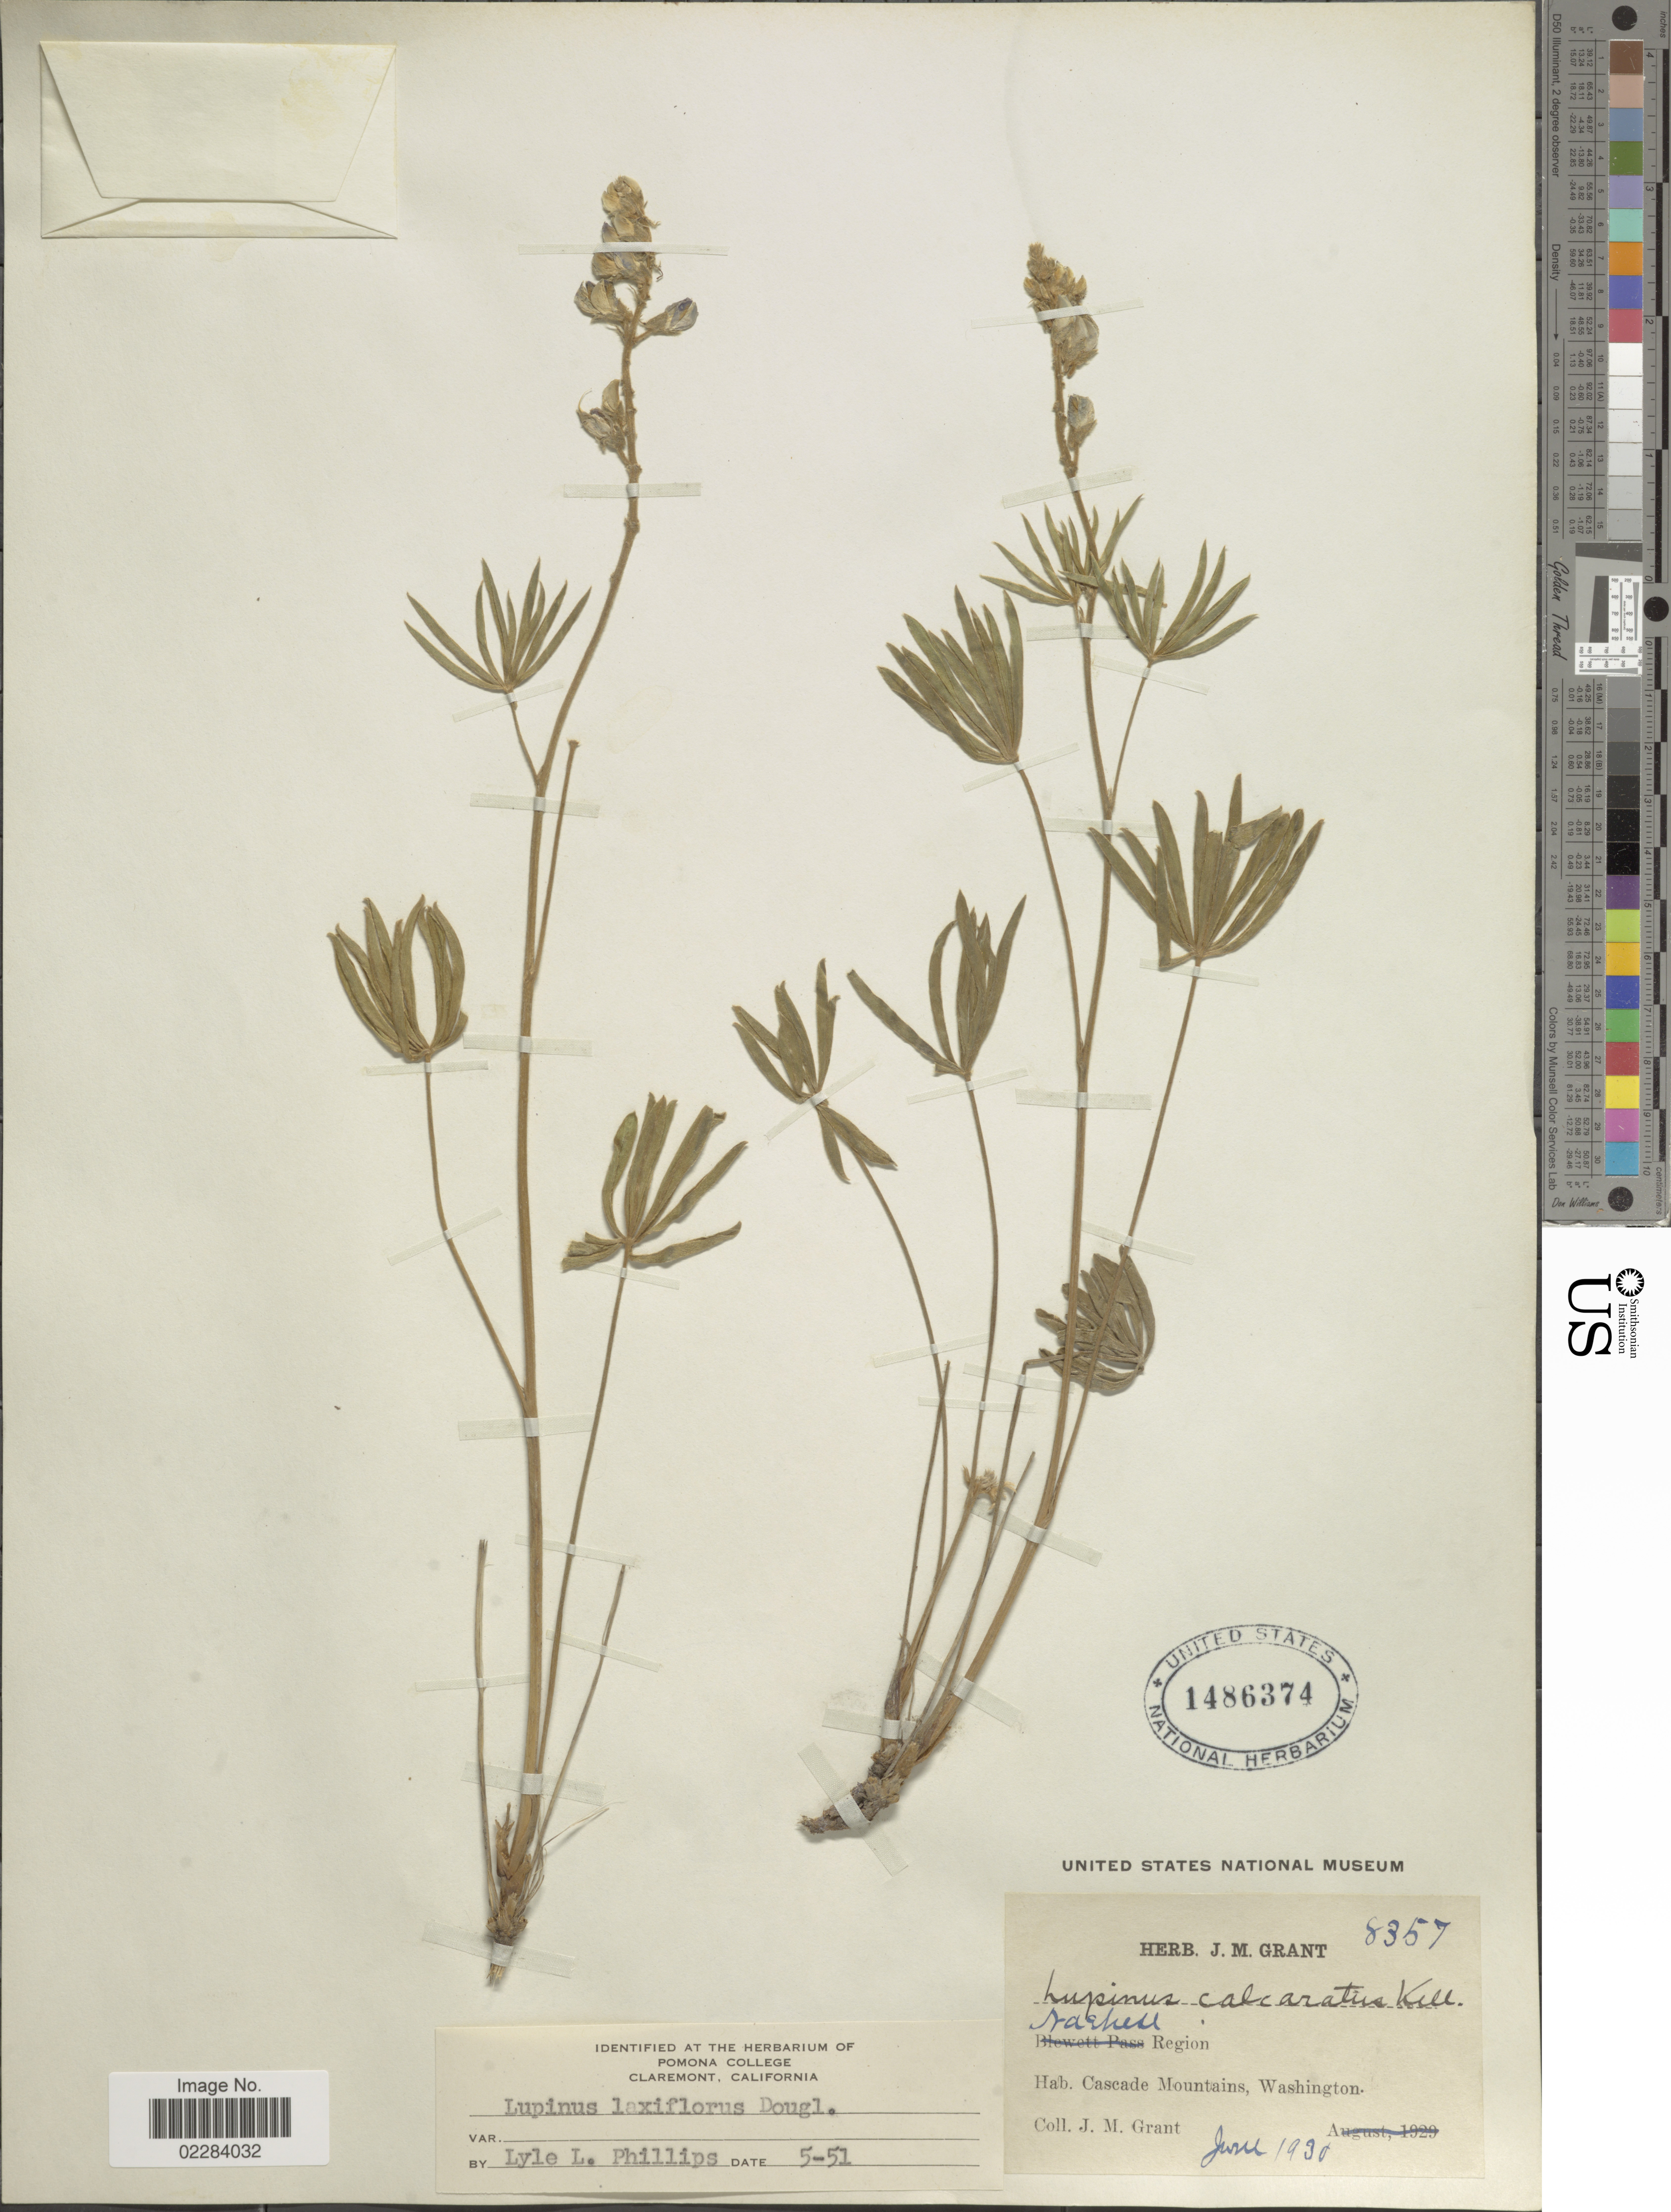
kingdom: Plantae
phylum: Tracheophyta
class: Magnoliopsida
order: Fabales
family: Fabaceae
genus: Lupinus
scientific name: Lupinus arbustus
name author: Lindl.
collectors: J. M. Grant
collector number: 8357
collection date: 1930-06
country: United States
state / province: Washington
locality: Naches Region. Cascade Mountains.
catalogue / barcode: US 1486374